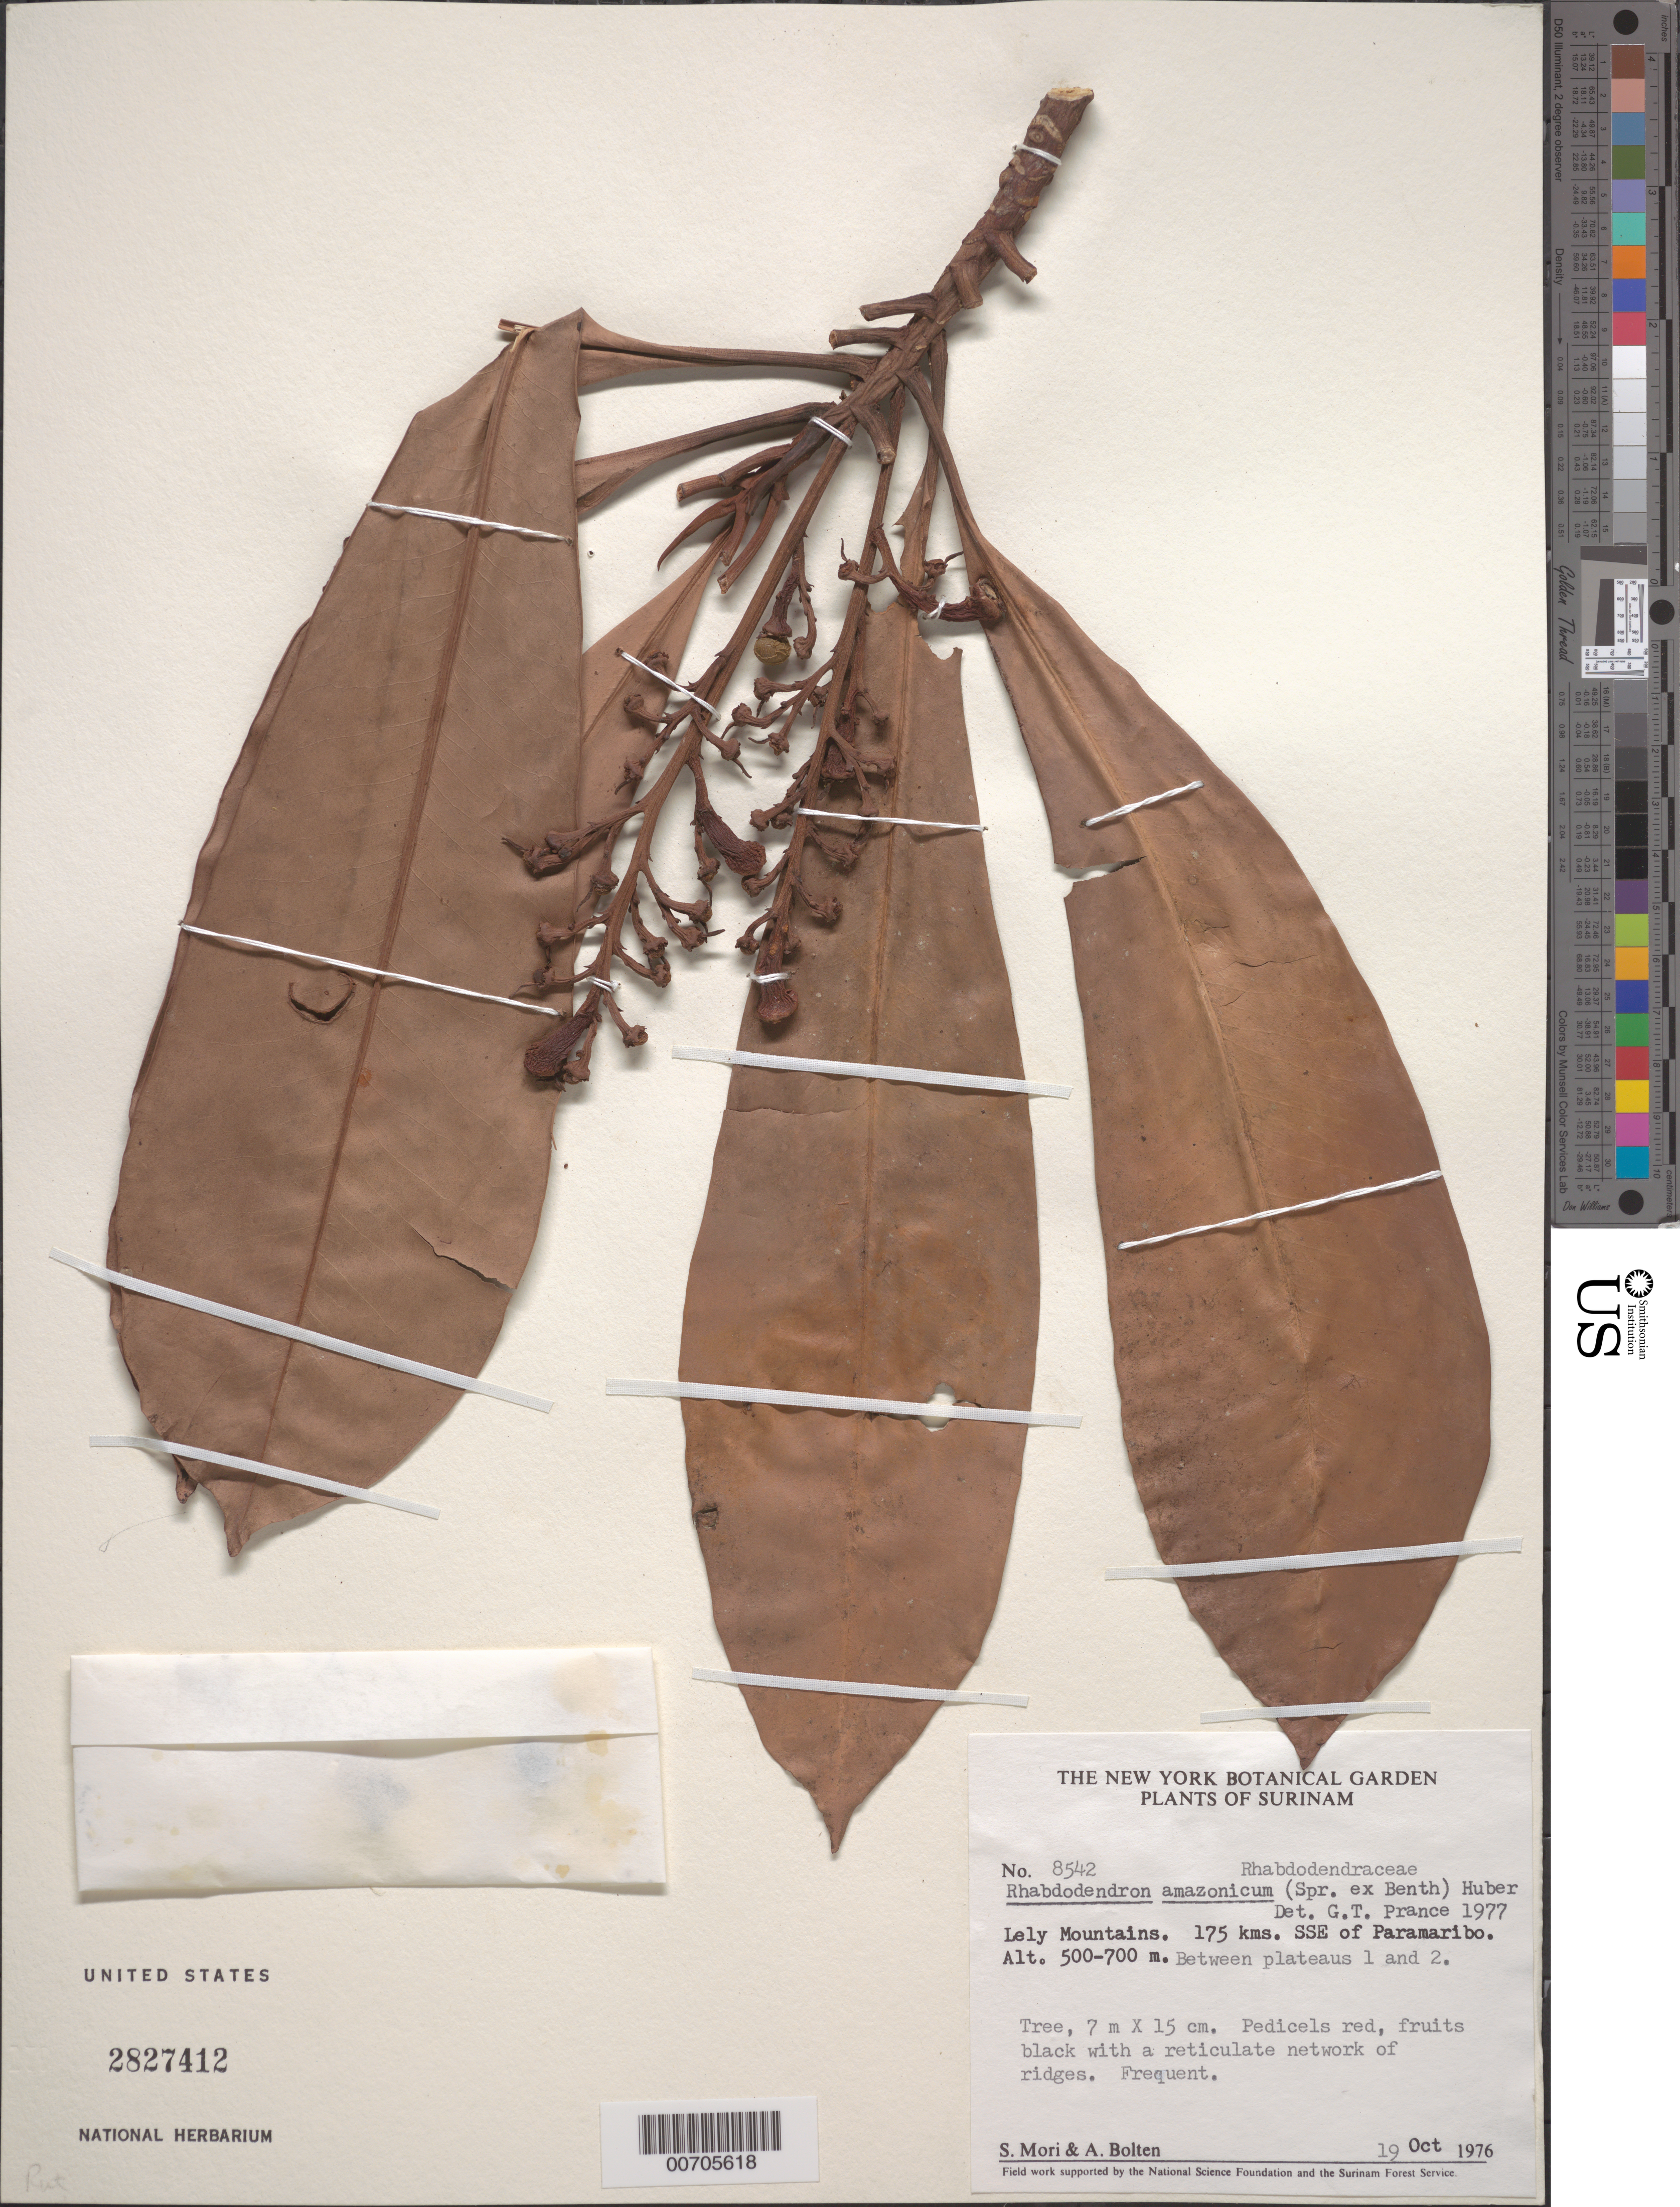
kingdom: Plantae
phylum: Tracheophyta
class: Magnoliopsida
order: Caryophyllales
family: Rhabdodendraceae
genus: Rhabdodendron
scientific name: Rhabdodendron amazonicum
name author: (Spruce ex Benth.) Huber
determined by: Prance, G. T.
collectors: S. Mori & A. Bolten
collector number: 8542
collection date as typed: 19-Oct-76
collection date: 1976-10-19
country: Suriname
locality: Lely Mts., 175 km SSE of Paramaribo, betw. plateaus 1 & 2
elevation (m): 500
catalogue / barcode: US 2827412